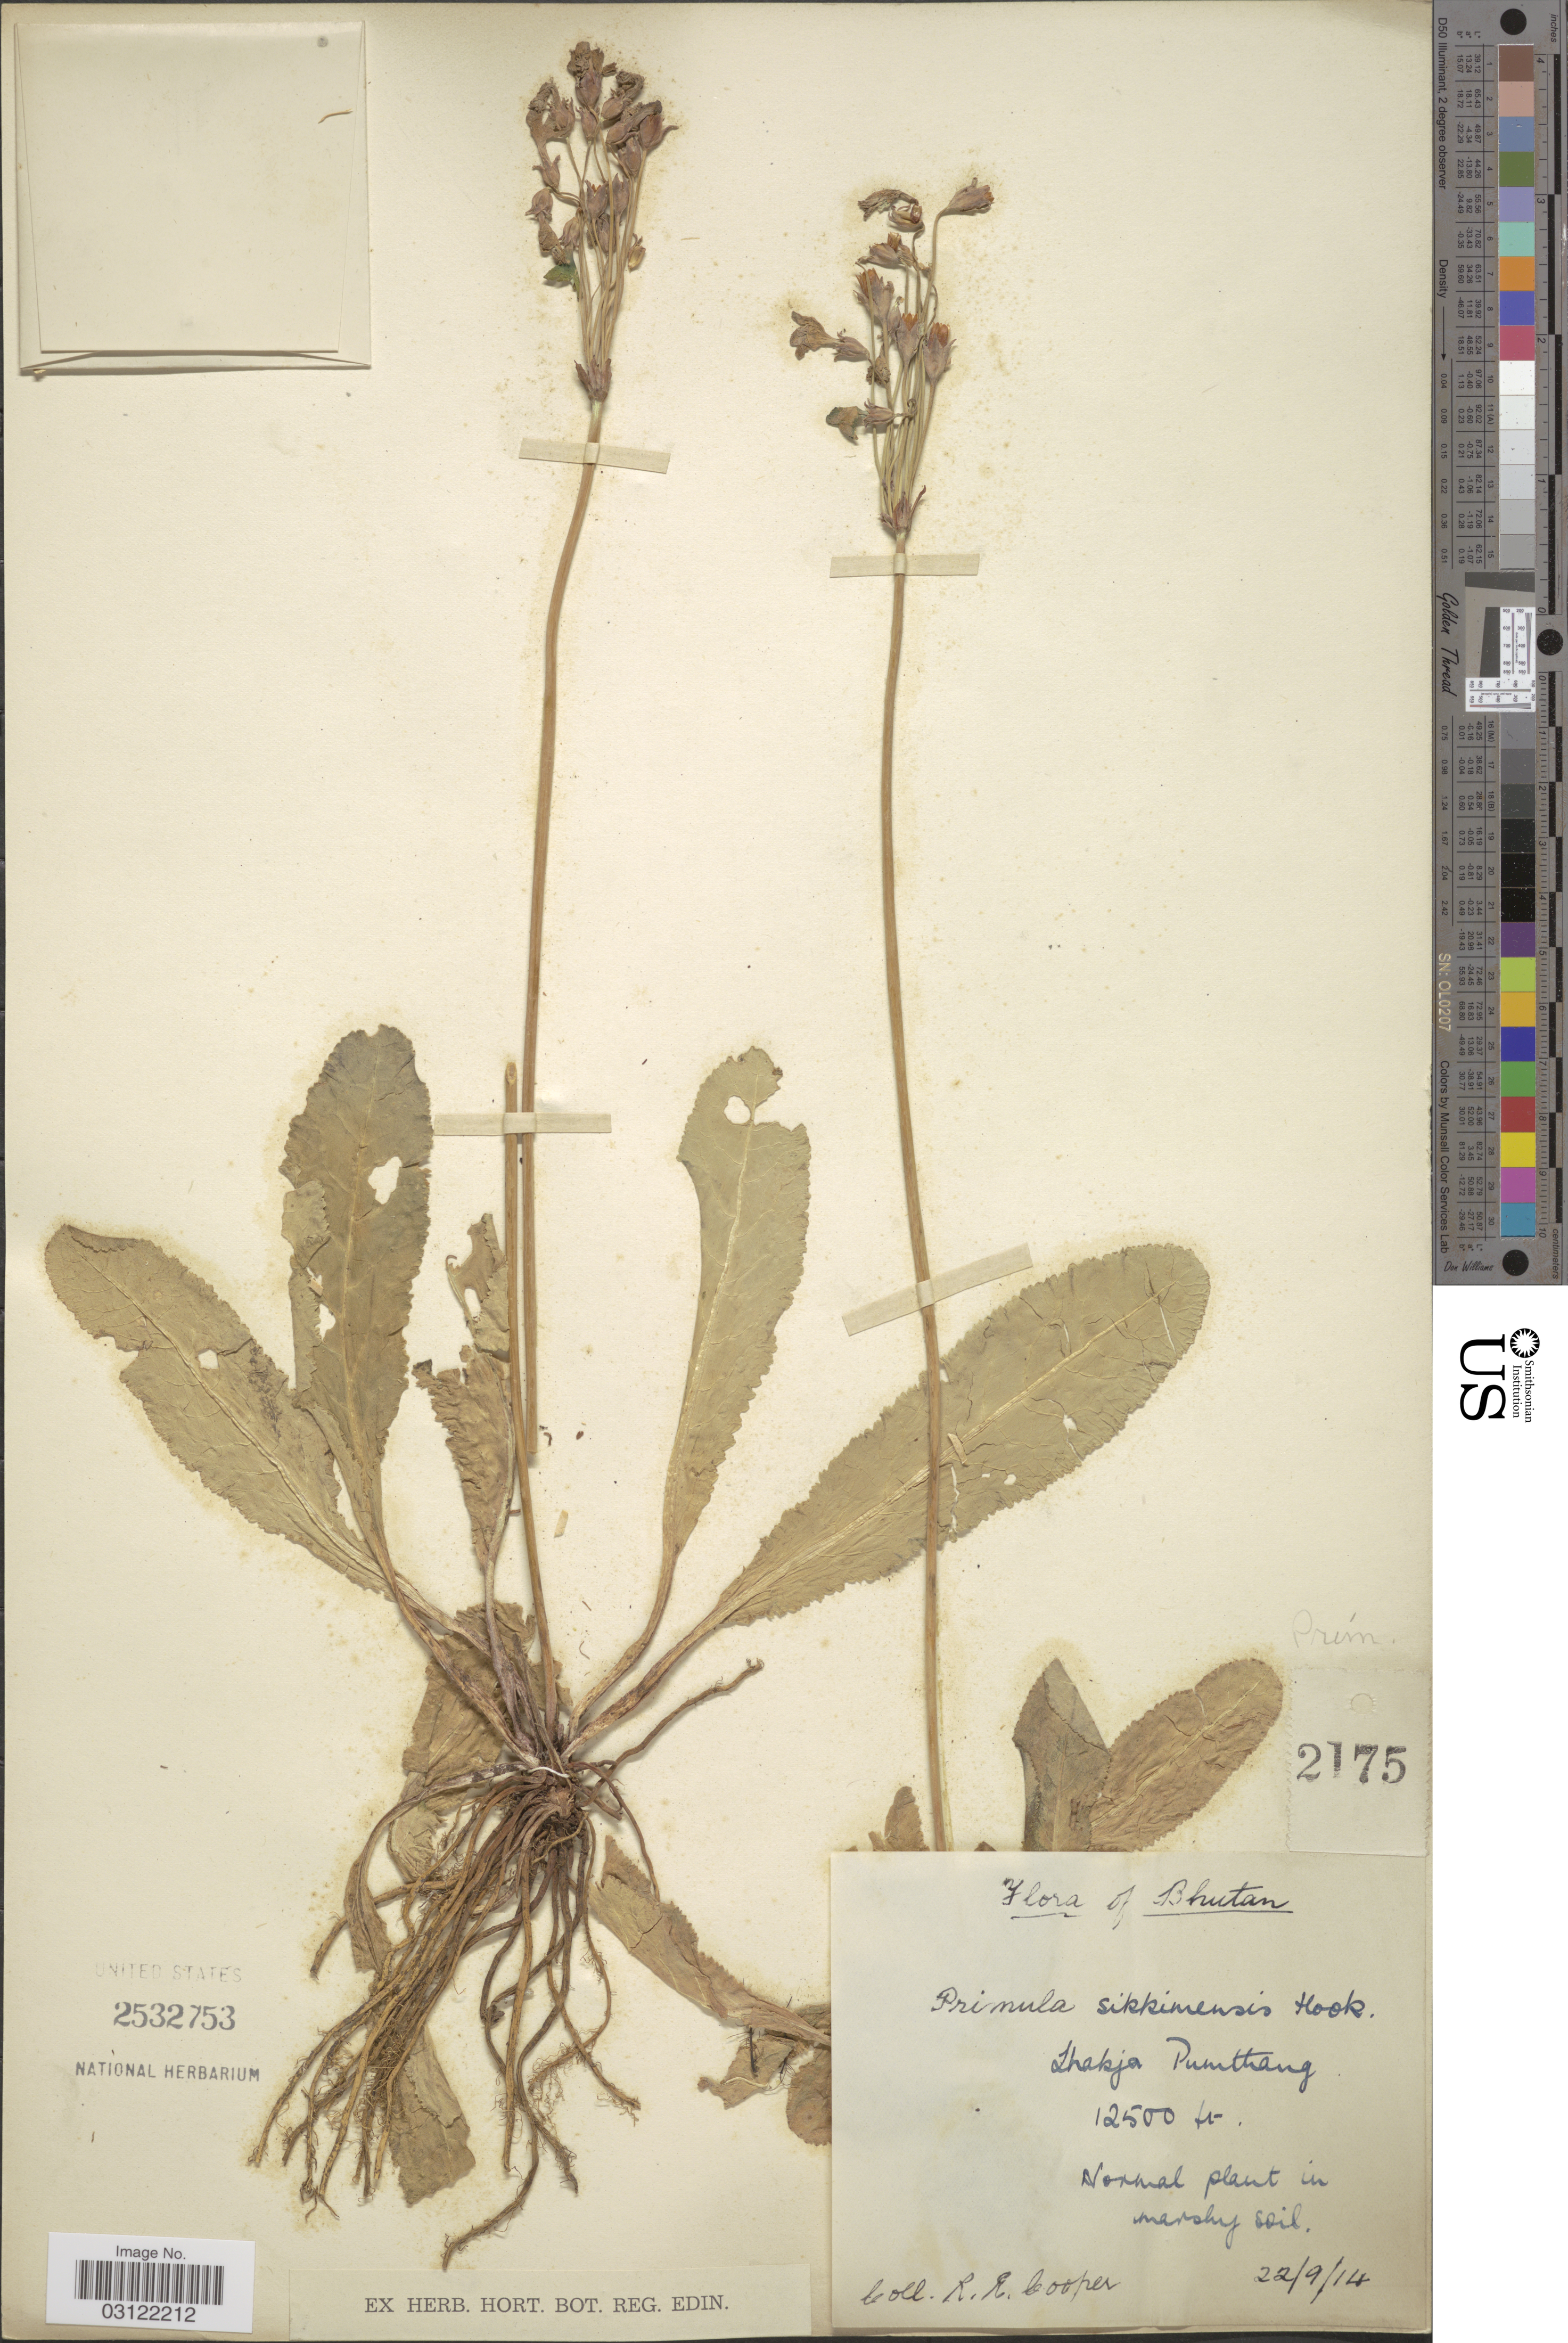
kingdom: Plantae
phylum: Tracheophyta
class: Magnoliopsida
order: Ericales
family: Primulaceae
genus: Primula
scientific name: Primula sikkimensis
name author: Hook.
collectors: R. E. Cooper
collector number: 2175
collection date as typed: Transcribed d/m/y: 22/9/14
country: Bhutan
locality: Thakja Pumthang.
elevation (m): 3810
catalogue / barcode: US 2532753